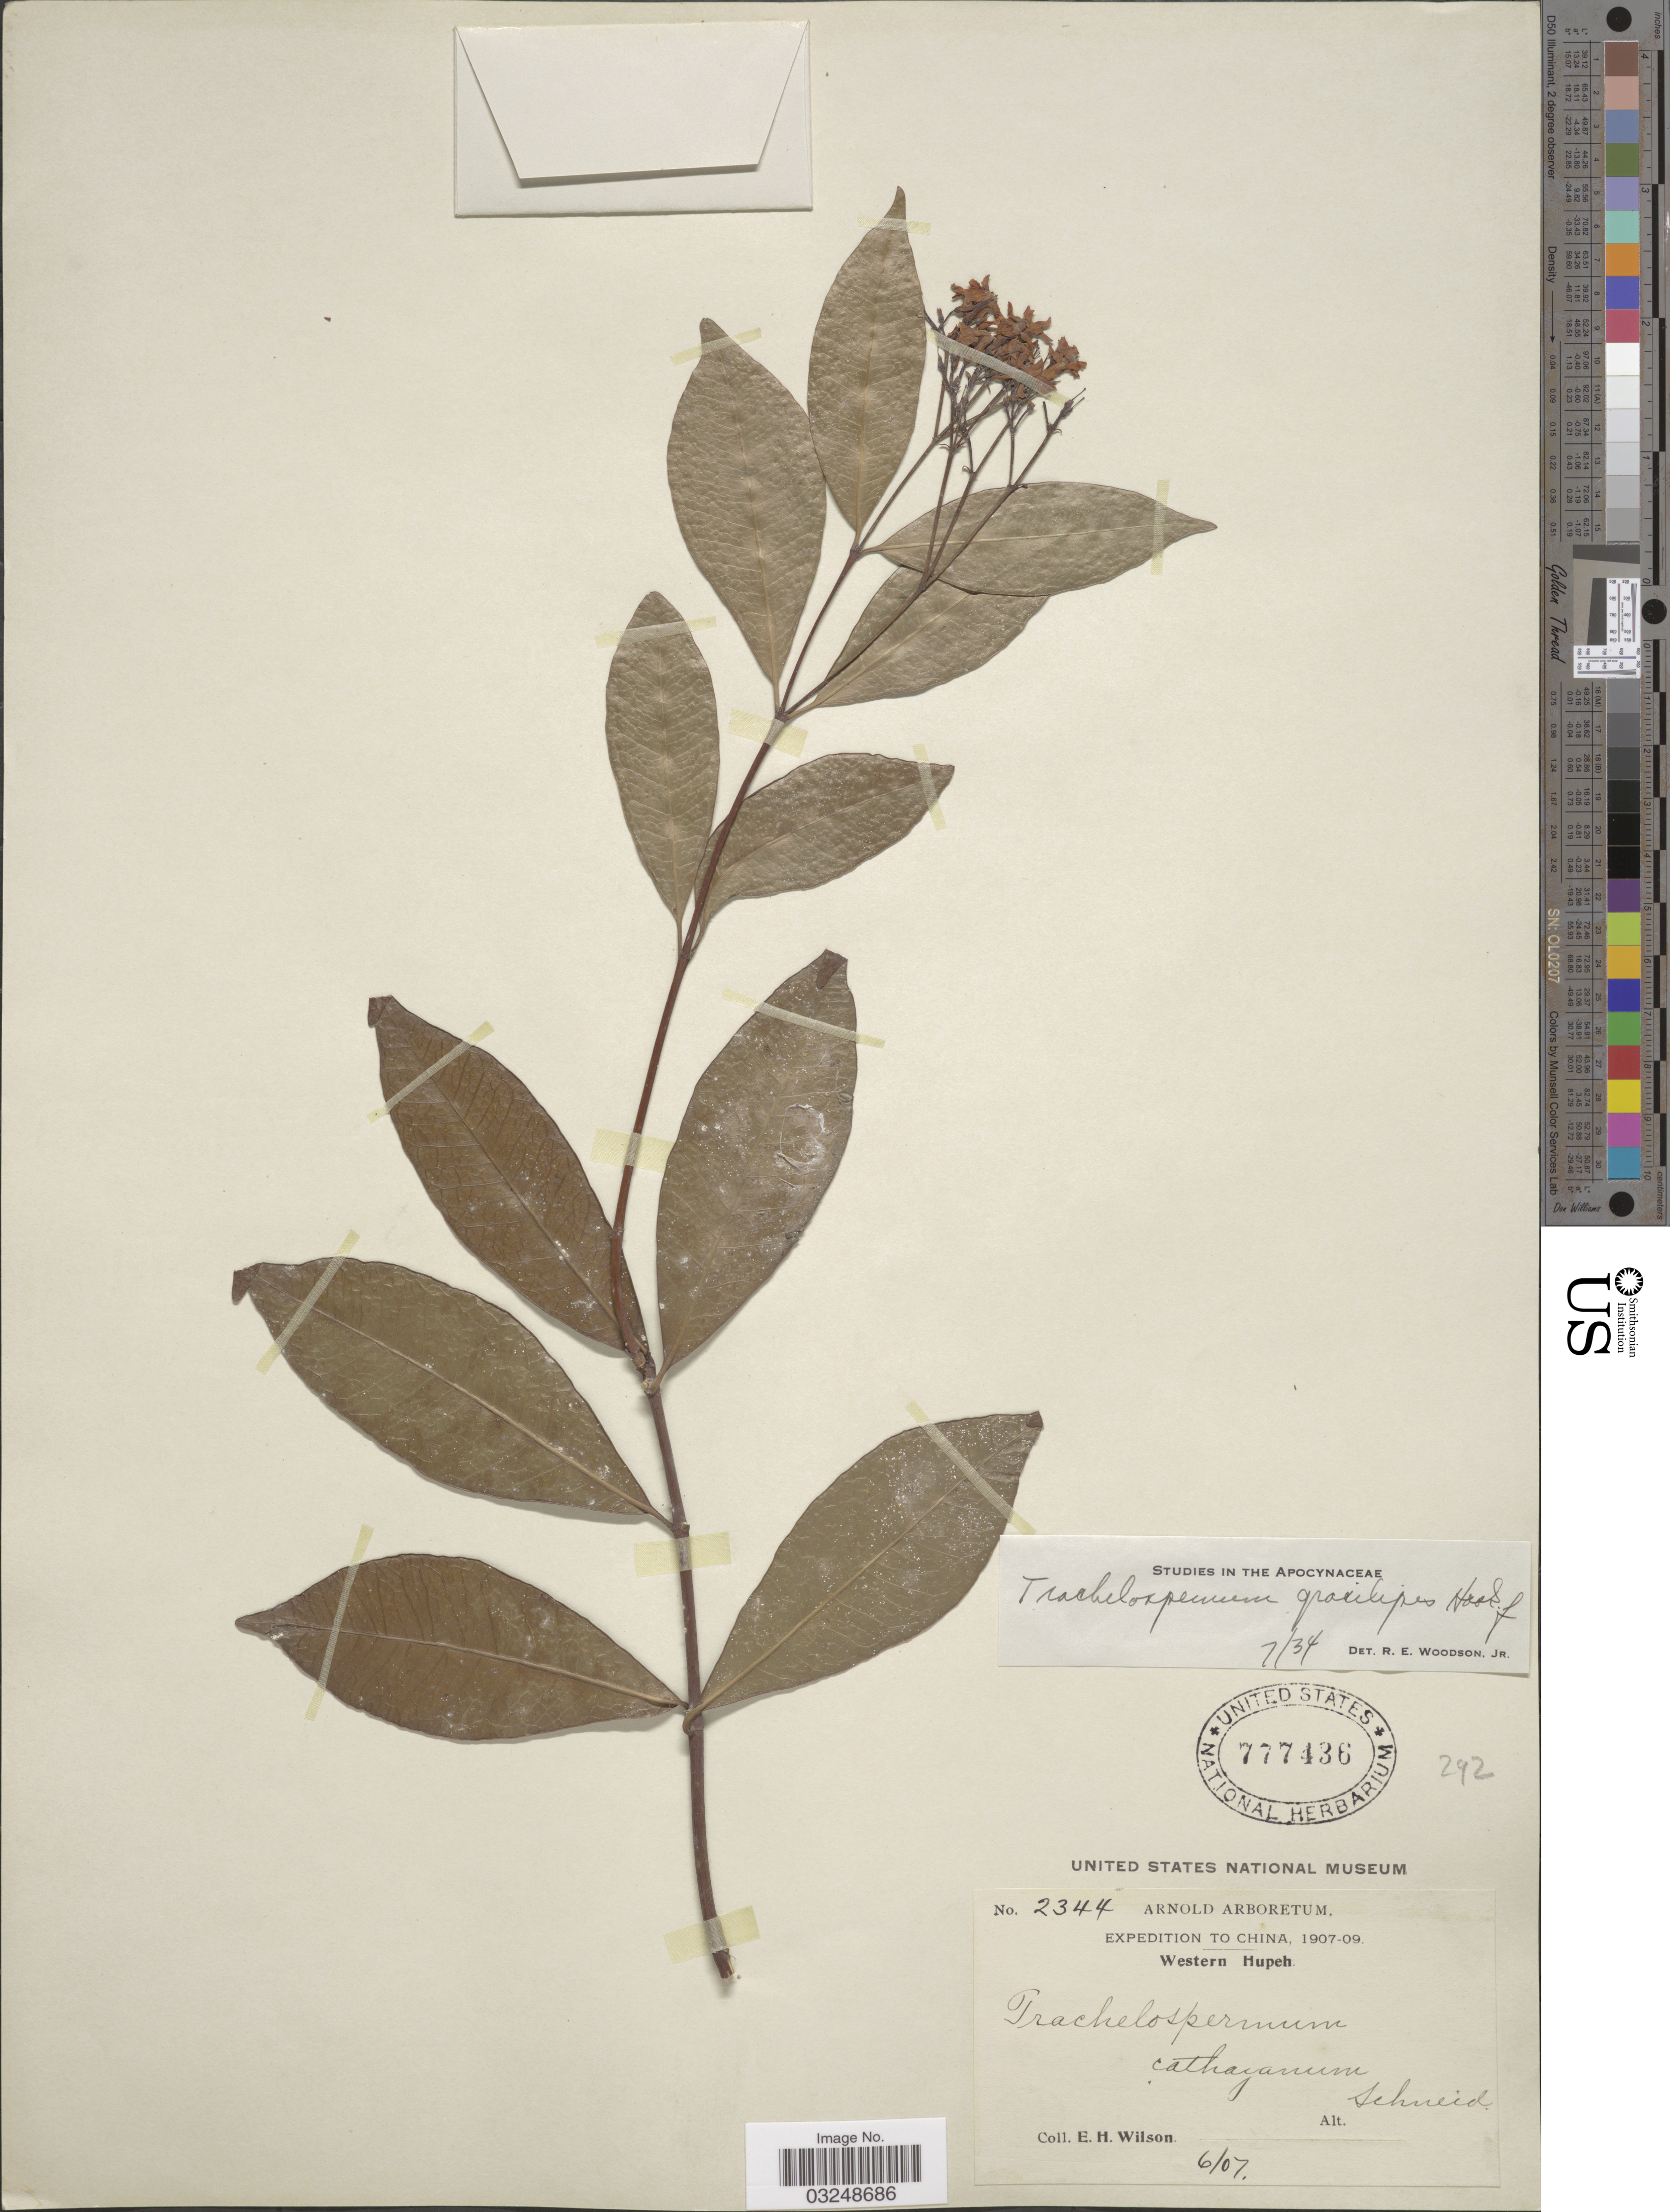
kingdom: Plantae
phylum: Tracheophyta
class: Magnoliopsida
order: Gentianales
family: Apocynaceae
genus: Trachelospermum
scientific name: Trachelospermum gracilipes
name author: Hook. f.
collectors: E. Wilson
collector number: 2344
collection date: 1907-06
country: China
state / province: Hubei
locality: Western Hupeh.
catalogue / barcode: US 777436